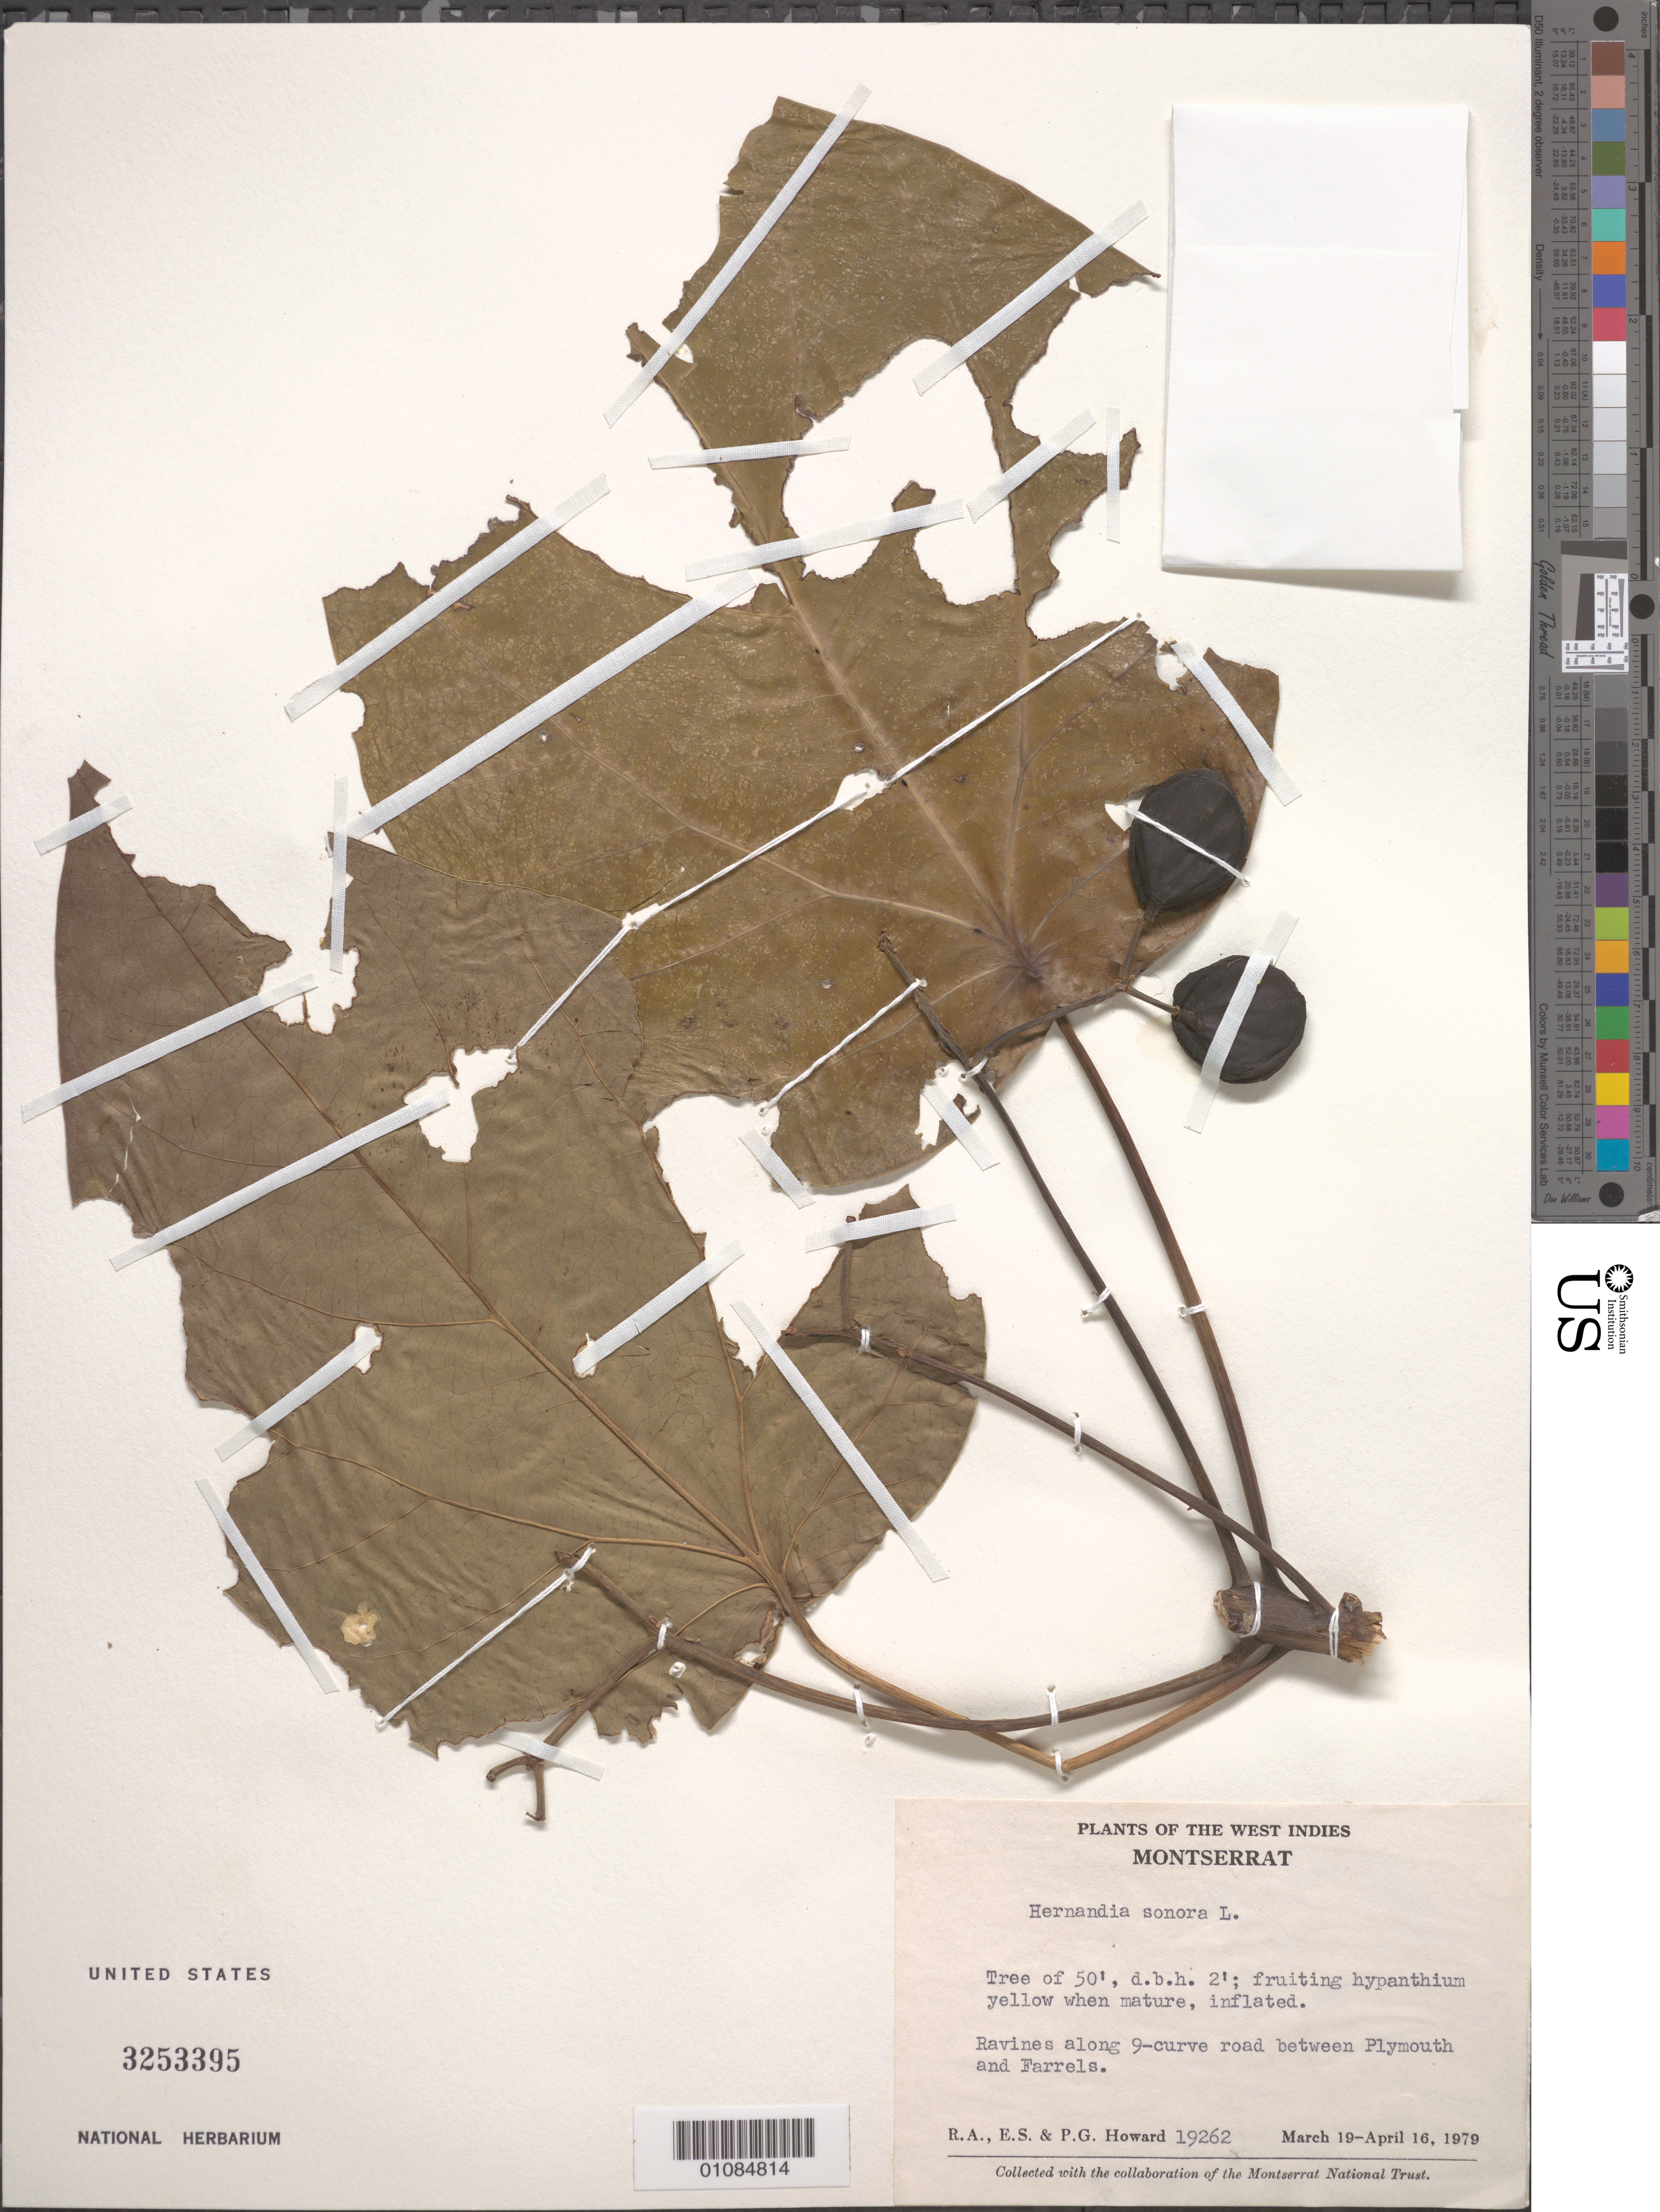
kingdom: Plantae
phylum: Tracheophyta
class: Magnoliopsida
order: Laurales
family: Hernandiaceae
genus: Hernandia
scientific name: Hernandia sonora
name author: L.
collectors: R. A. Howard, E. S. Howard & P. Howard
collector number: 19262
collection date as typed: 19 Mar 1979 to 16 Apr 1979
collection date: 1979-03-19/1979-04-16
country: Montserrat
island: Montserrat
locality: Ravines along 9-curve road between Plymouth and Farrels.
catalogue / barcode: US 3253395